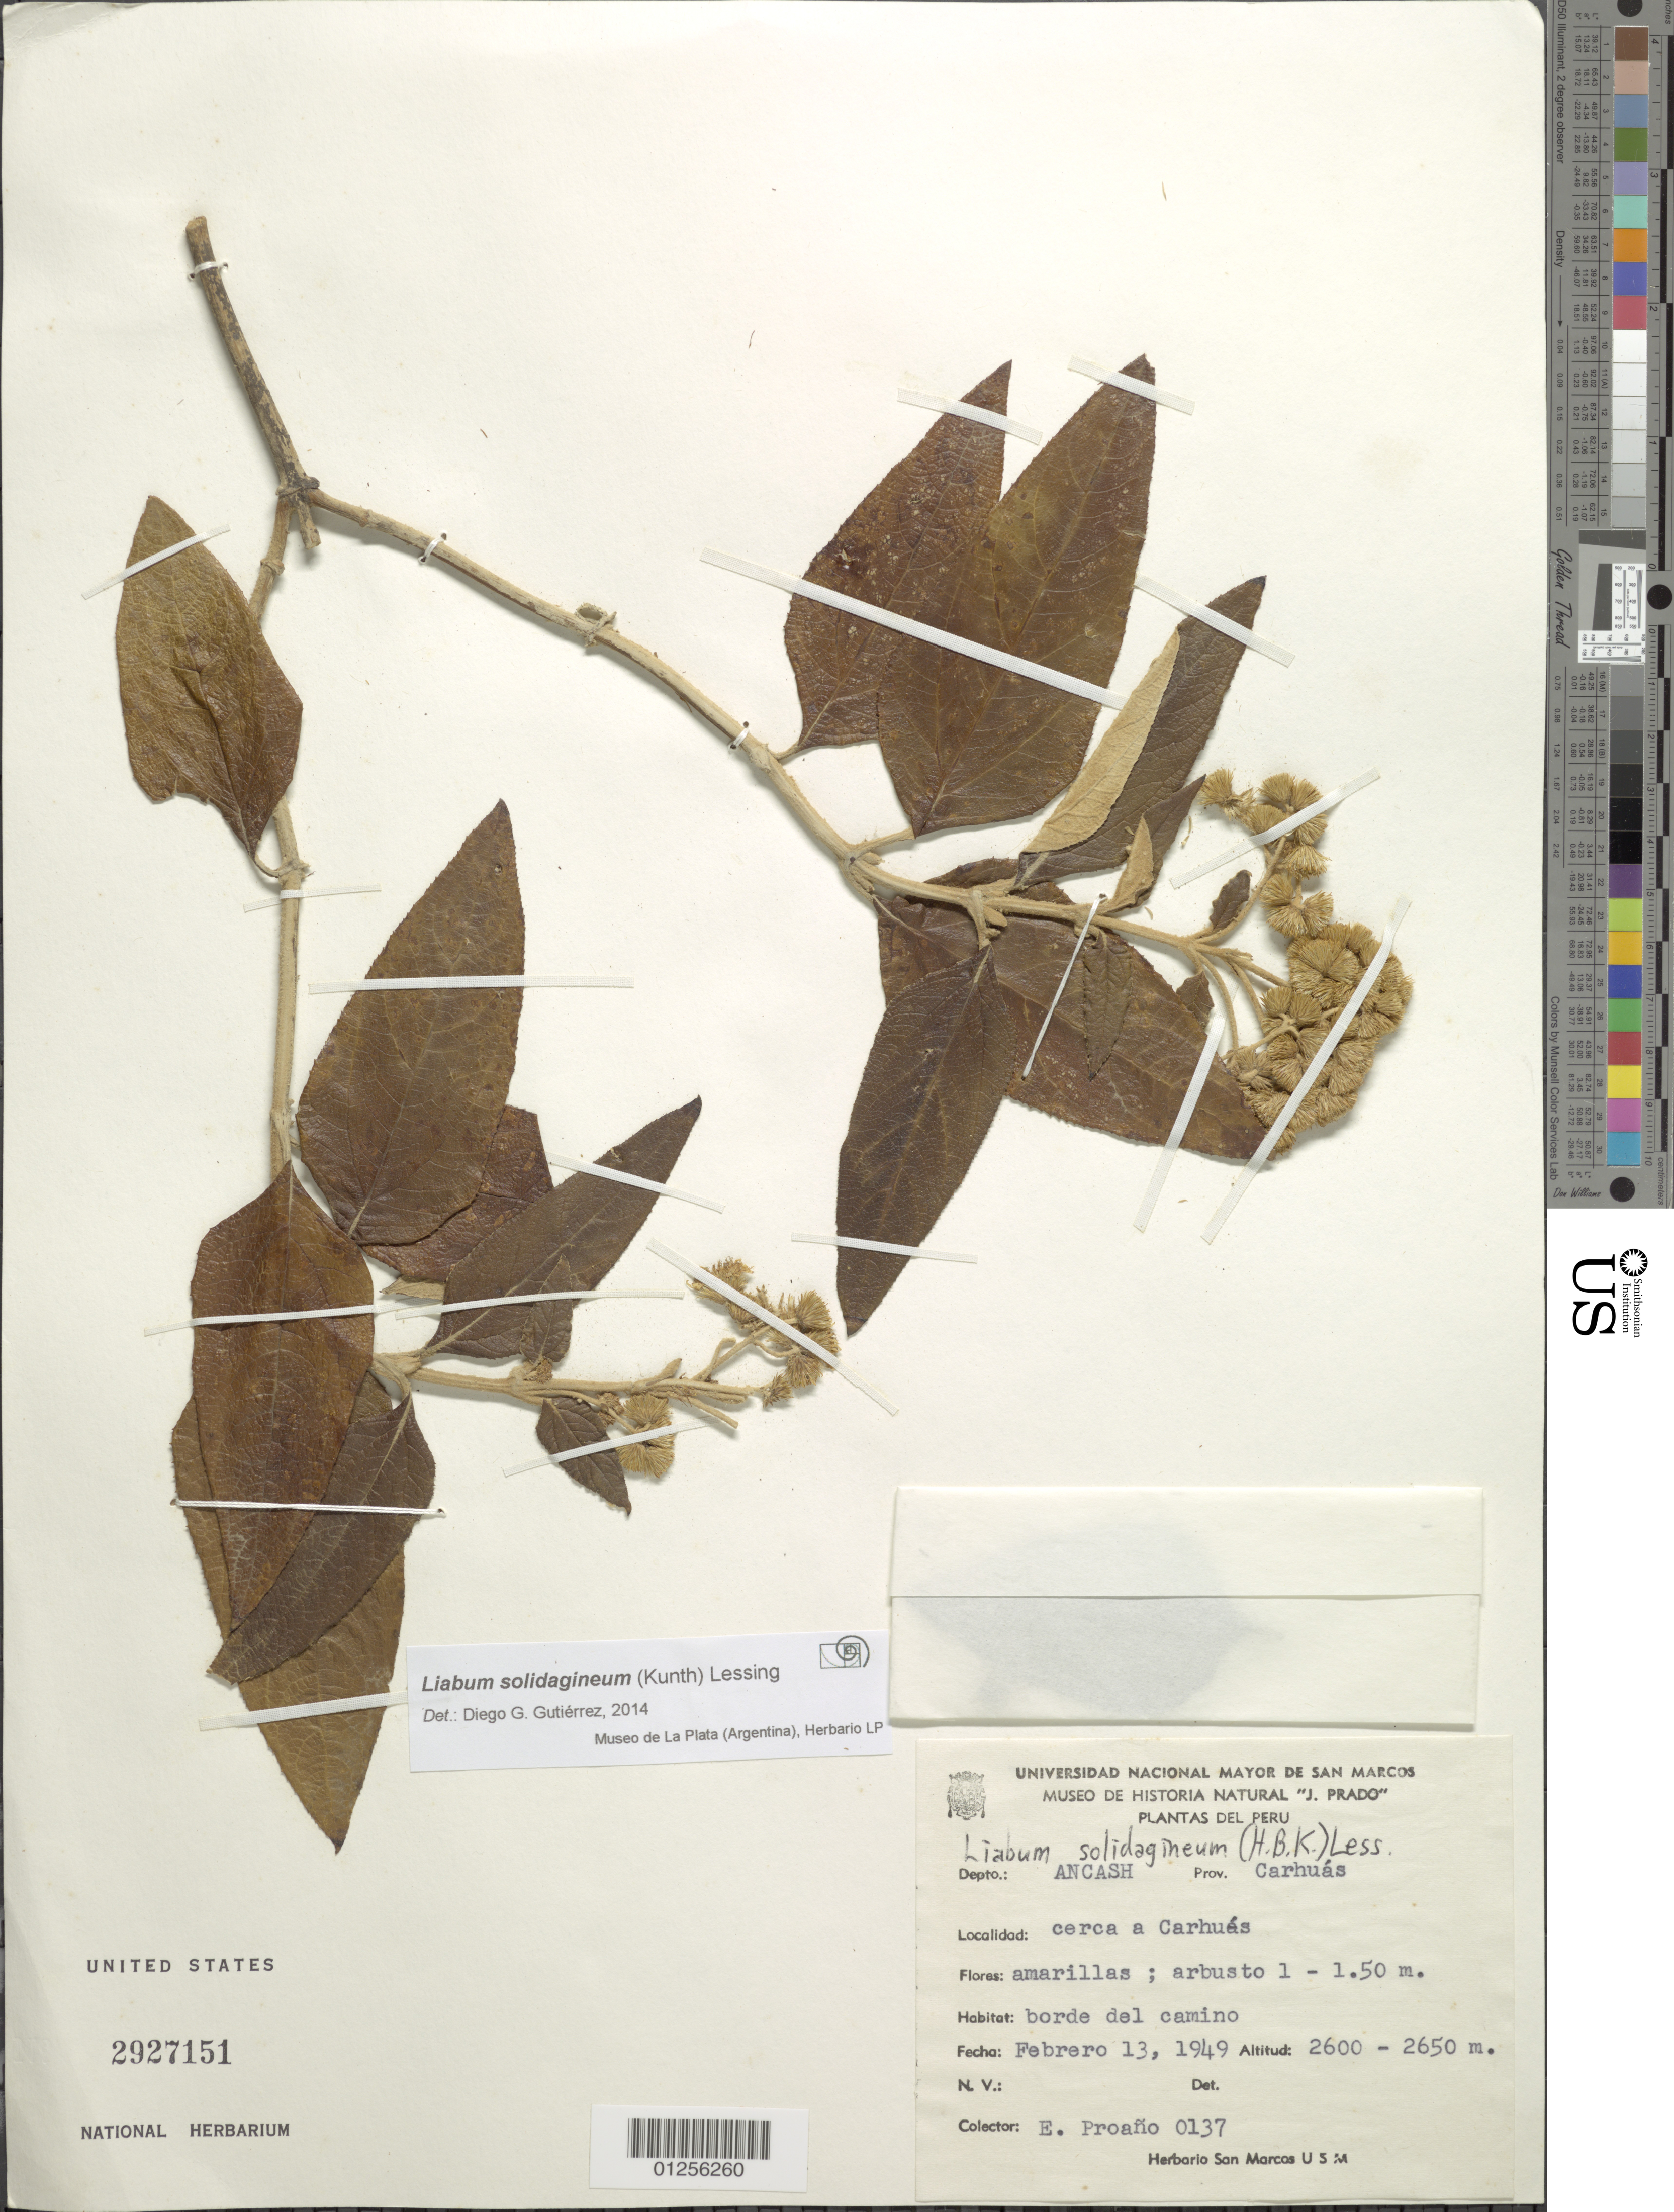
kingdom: Plantae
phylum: Tracheophyta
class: Magnoliopsida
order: Asterales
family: Asteraceae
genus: Liabum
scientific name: Liabum solidagineum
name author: (Kunth) Less.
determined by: Gutierrez, D. G.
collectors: E. Proaño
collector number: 137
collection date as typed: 13 February 1949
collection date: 1949-02-13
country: Peru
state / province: Ancash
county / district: Carhuaz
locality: Cerca a Carhuas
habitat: Borde del camino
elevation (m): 2600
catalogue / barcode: US 2927151